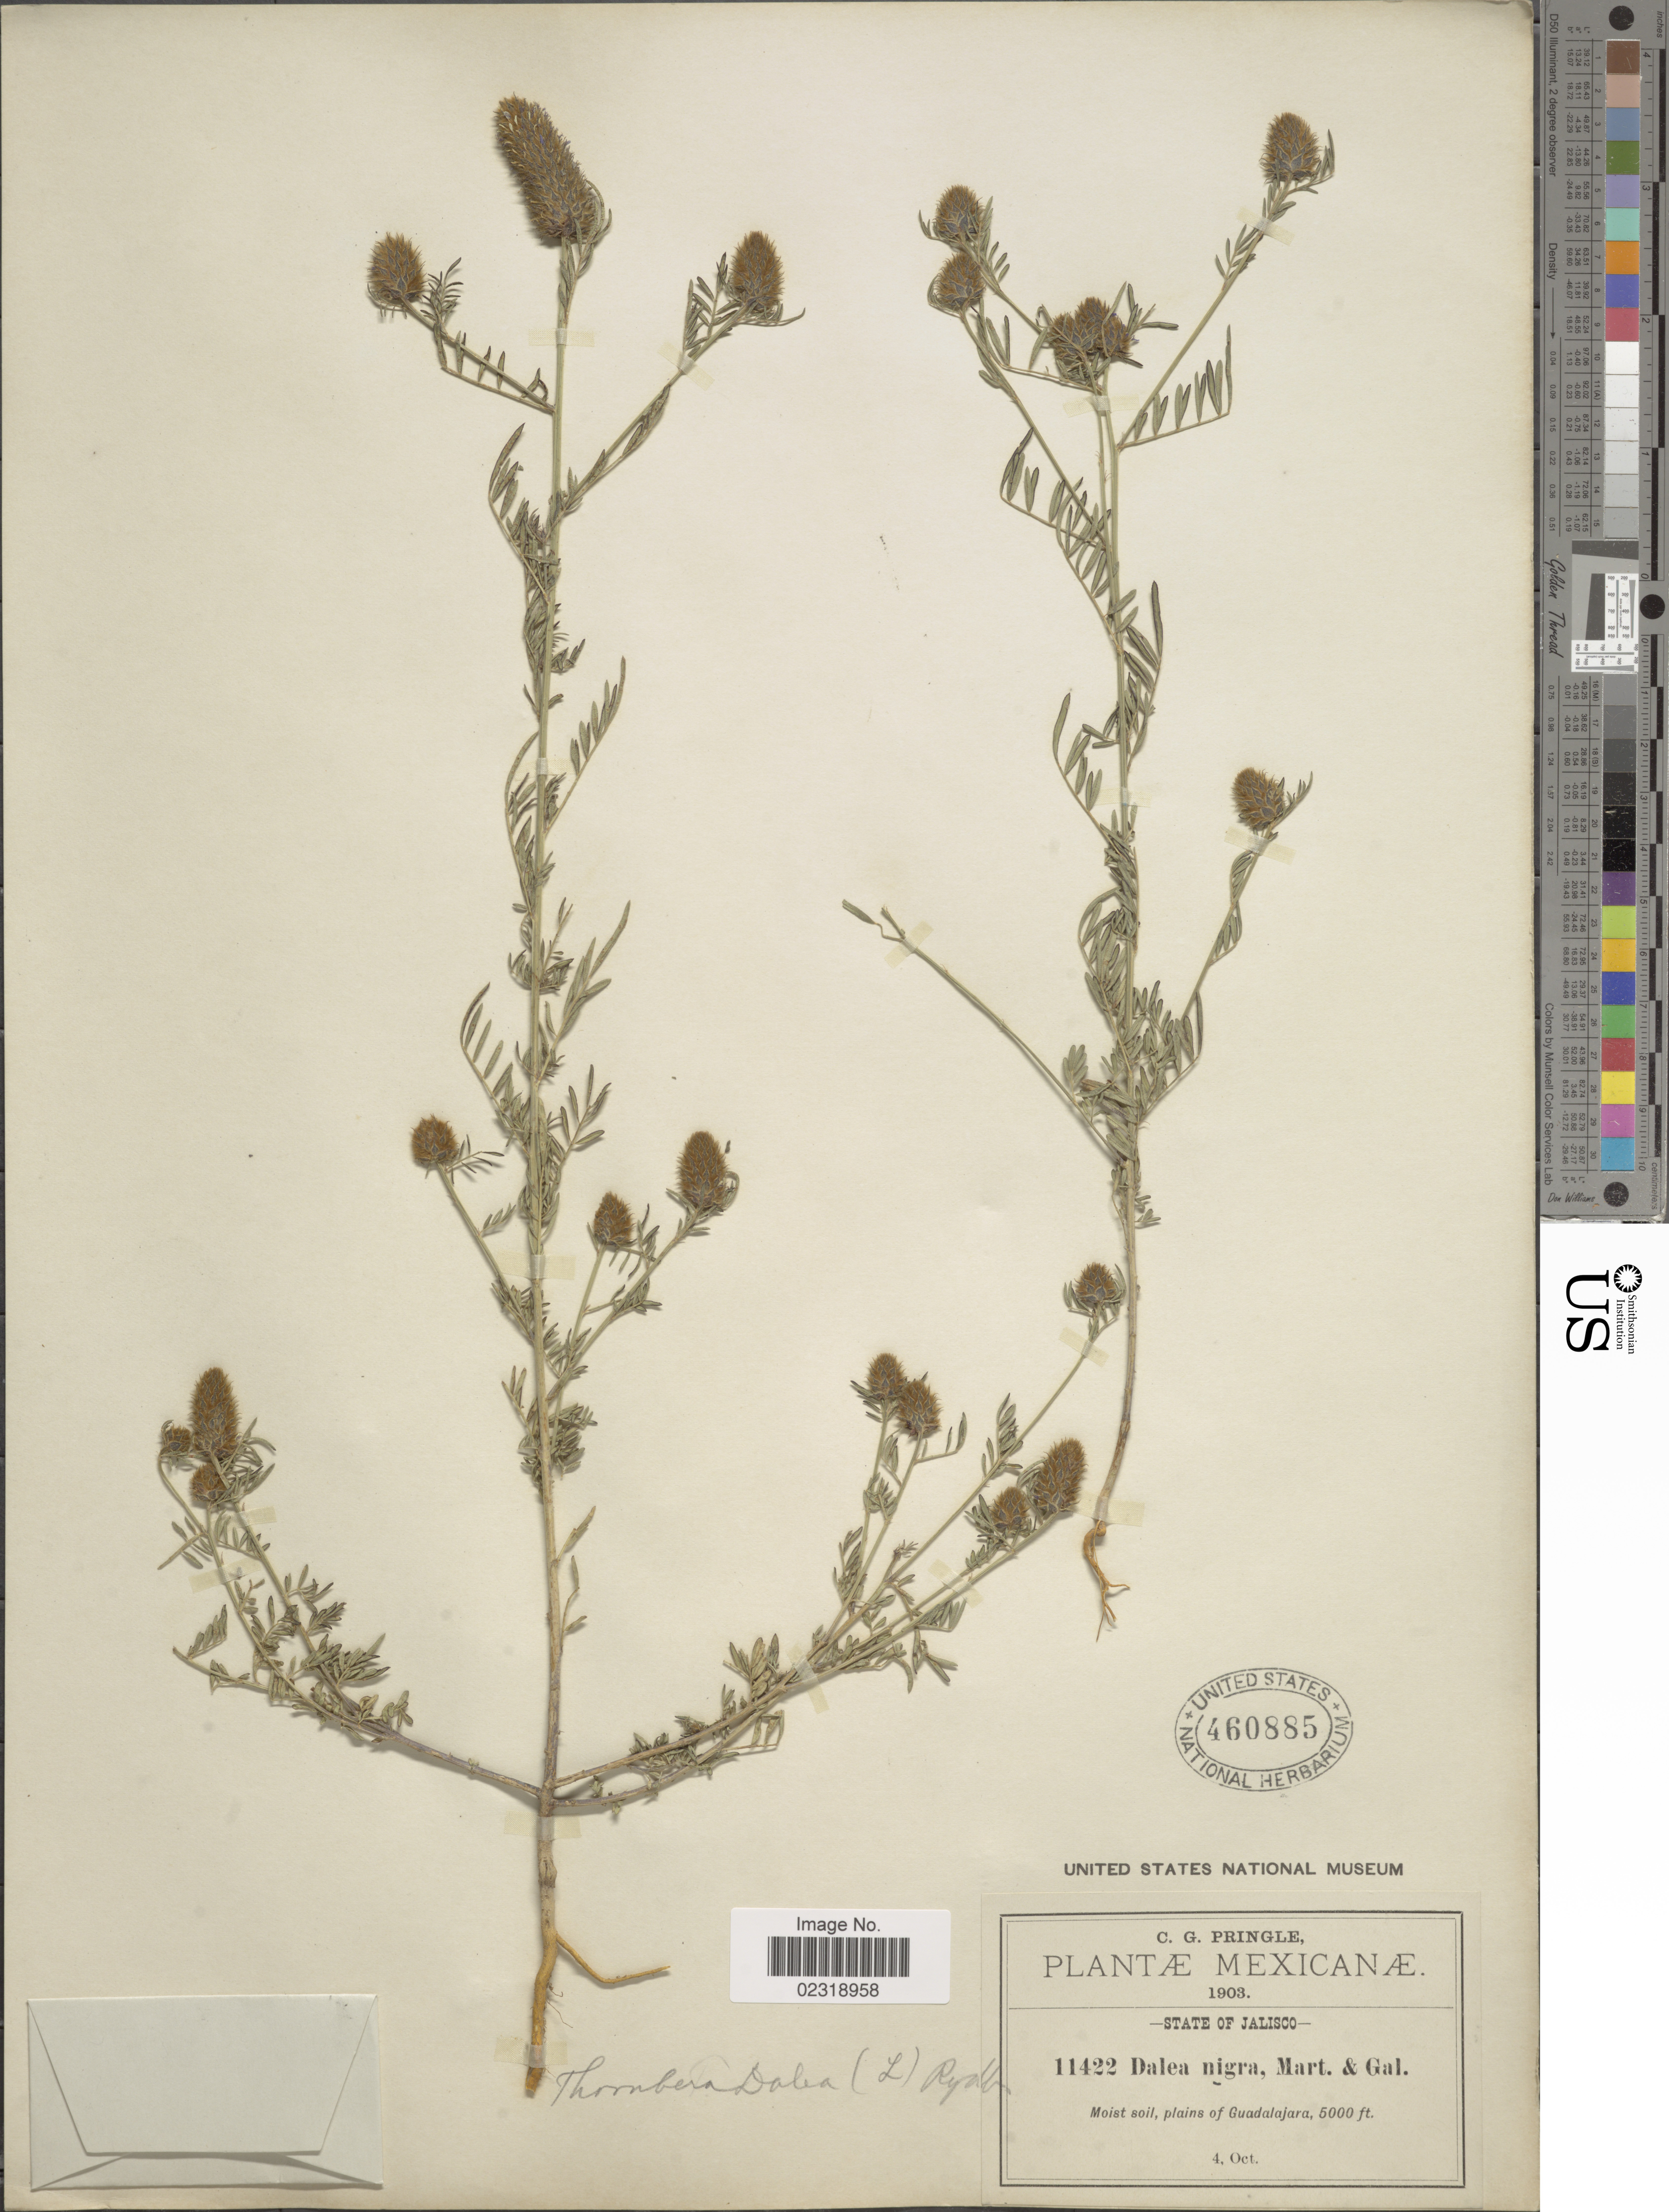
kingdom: Plantae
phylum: Tracheophyta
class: Magnoliopsida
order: Fabales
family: Fabaceae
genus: Dalea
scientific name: Dalea cliffortiana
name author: Willd.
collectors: C. G. Pringle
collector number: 11422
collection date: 1903-10-04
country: Mexico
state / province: Jalisco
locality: Moist soil, plains of Guadalajara.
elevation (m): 1524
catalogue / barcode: US 460885